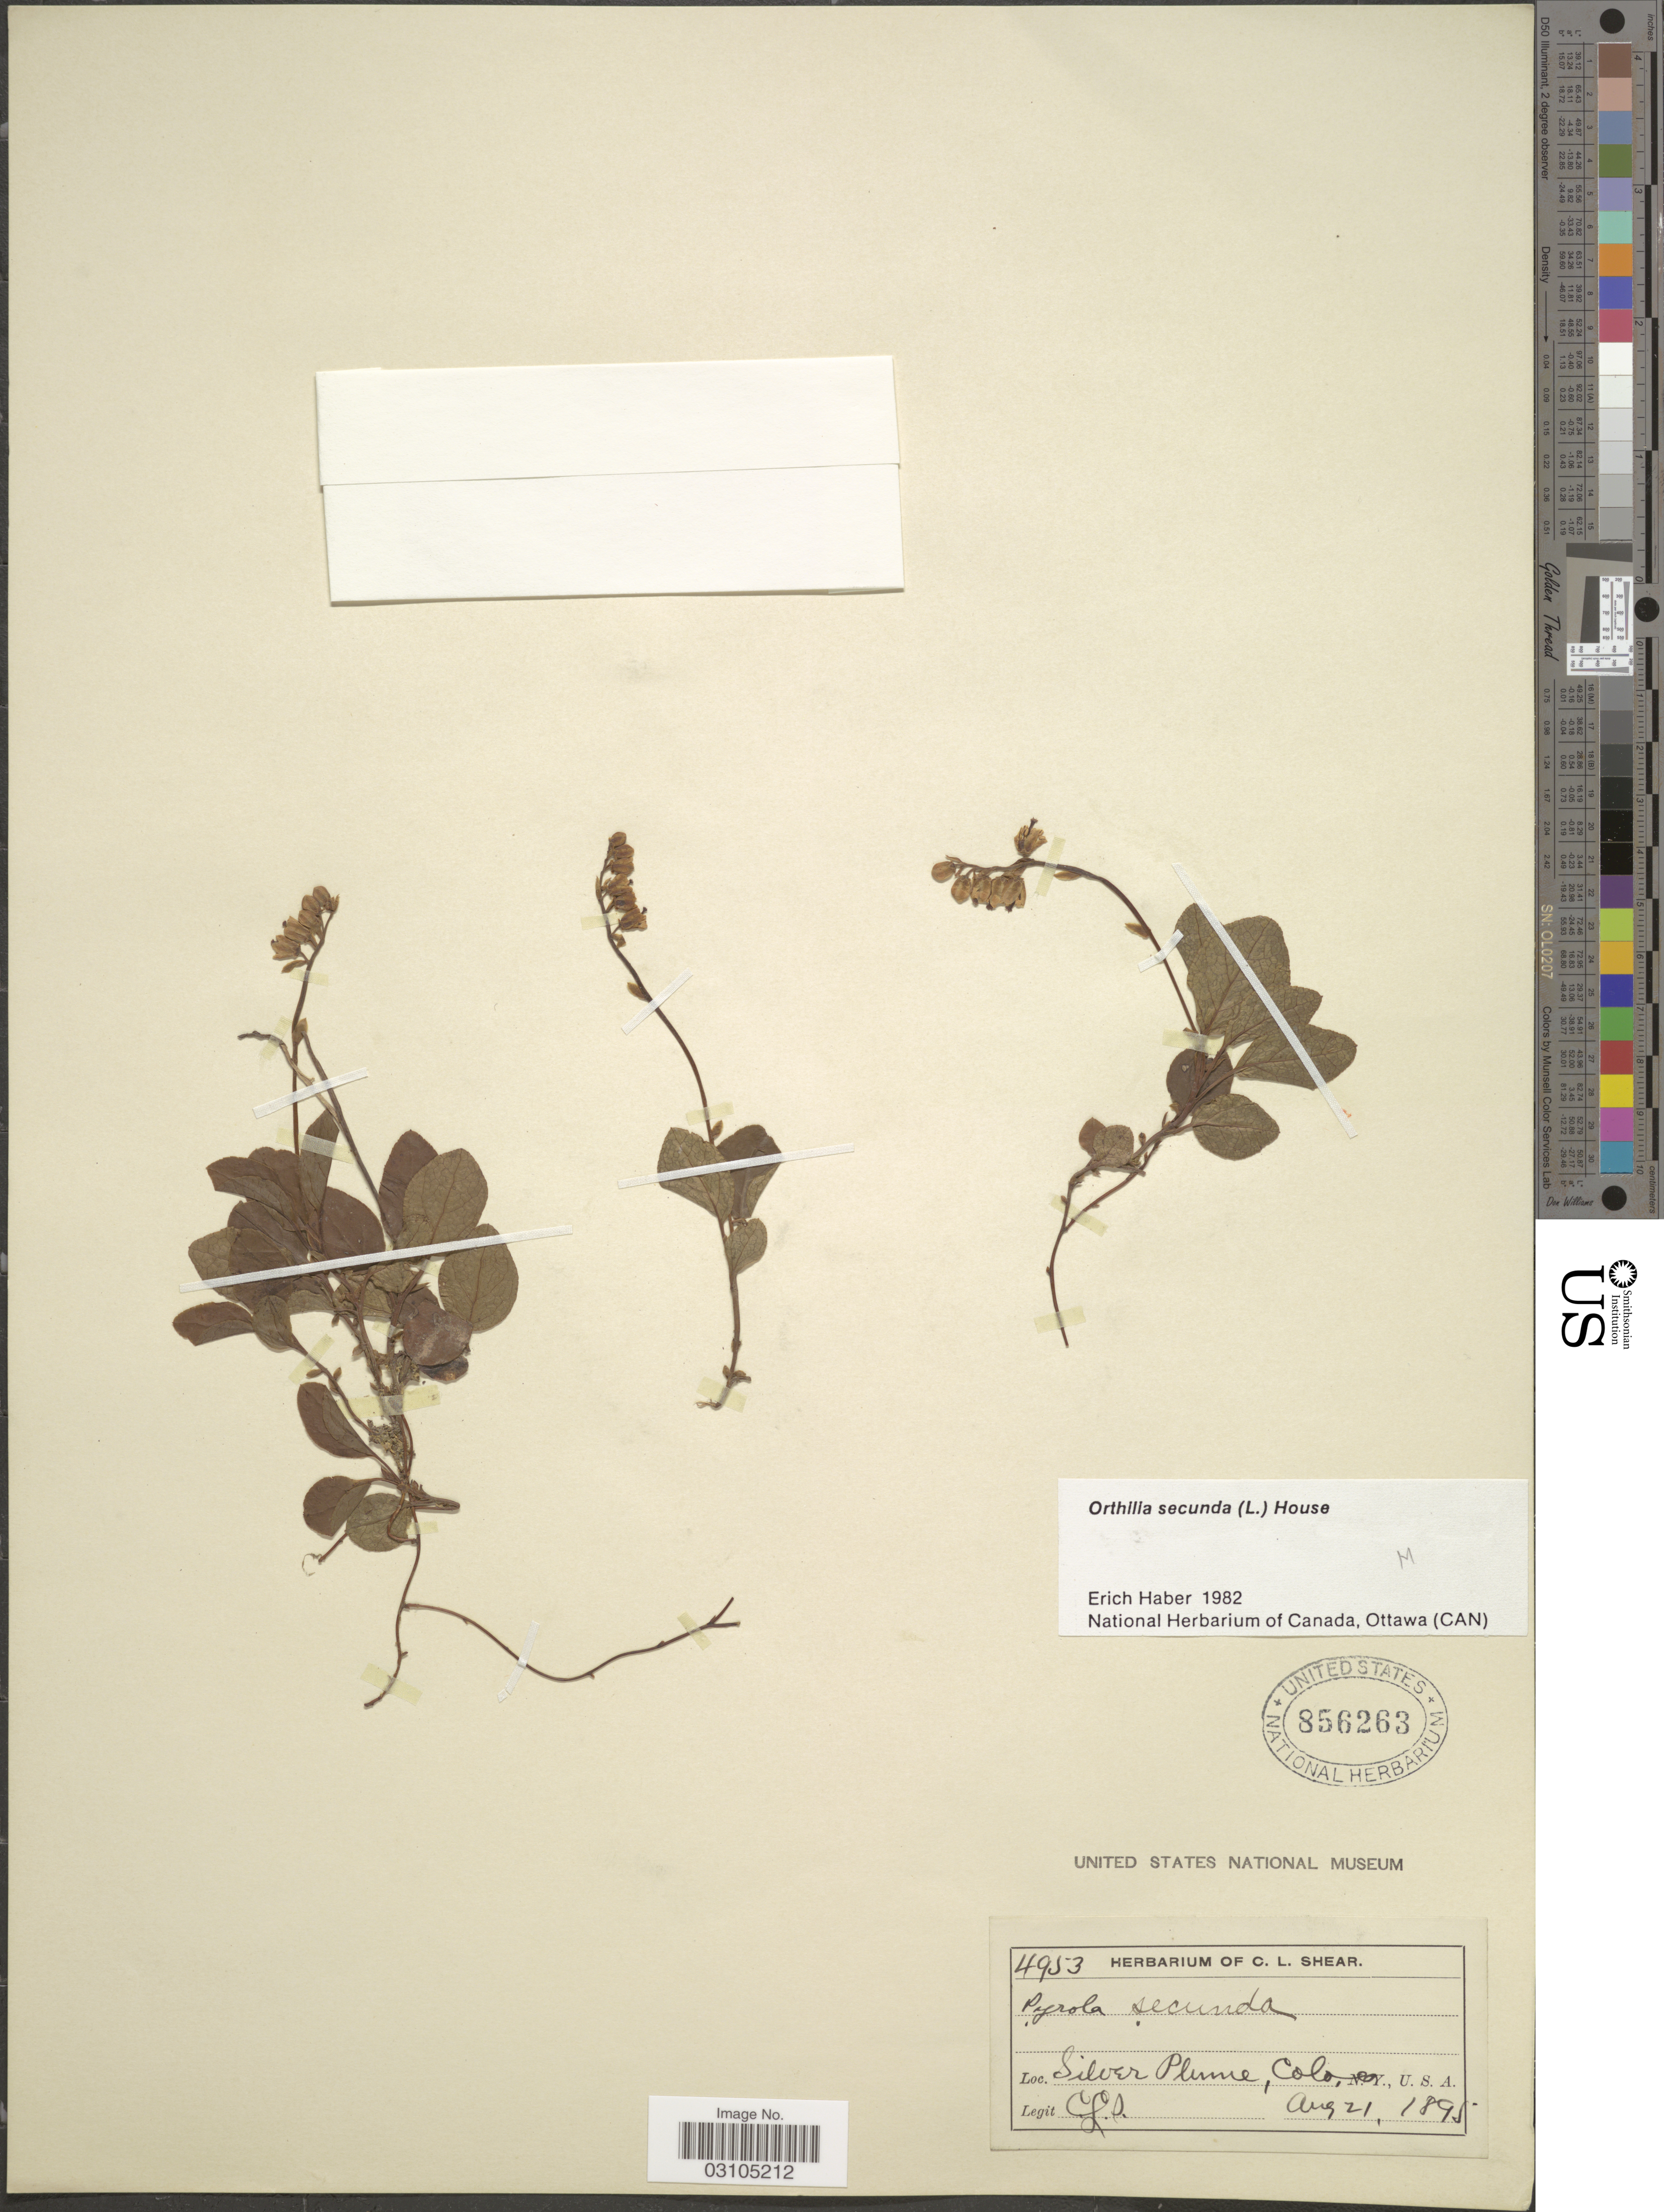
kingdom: Plantae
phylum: Tracheophyta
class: Magnoliopsida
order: Ericales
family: Ericaceae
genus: Orthilia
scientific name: Orthilia secunda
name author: (L.) House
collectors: C. L. Shear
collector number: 4953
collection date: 1895-08-21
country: United States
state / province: Colorado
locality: Silver Plume, Colo.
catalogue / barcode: US 856263